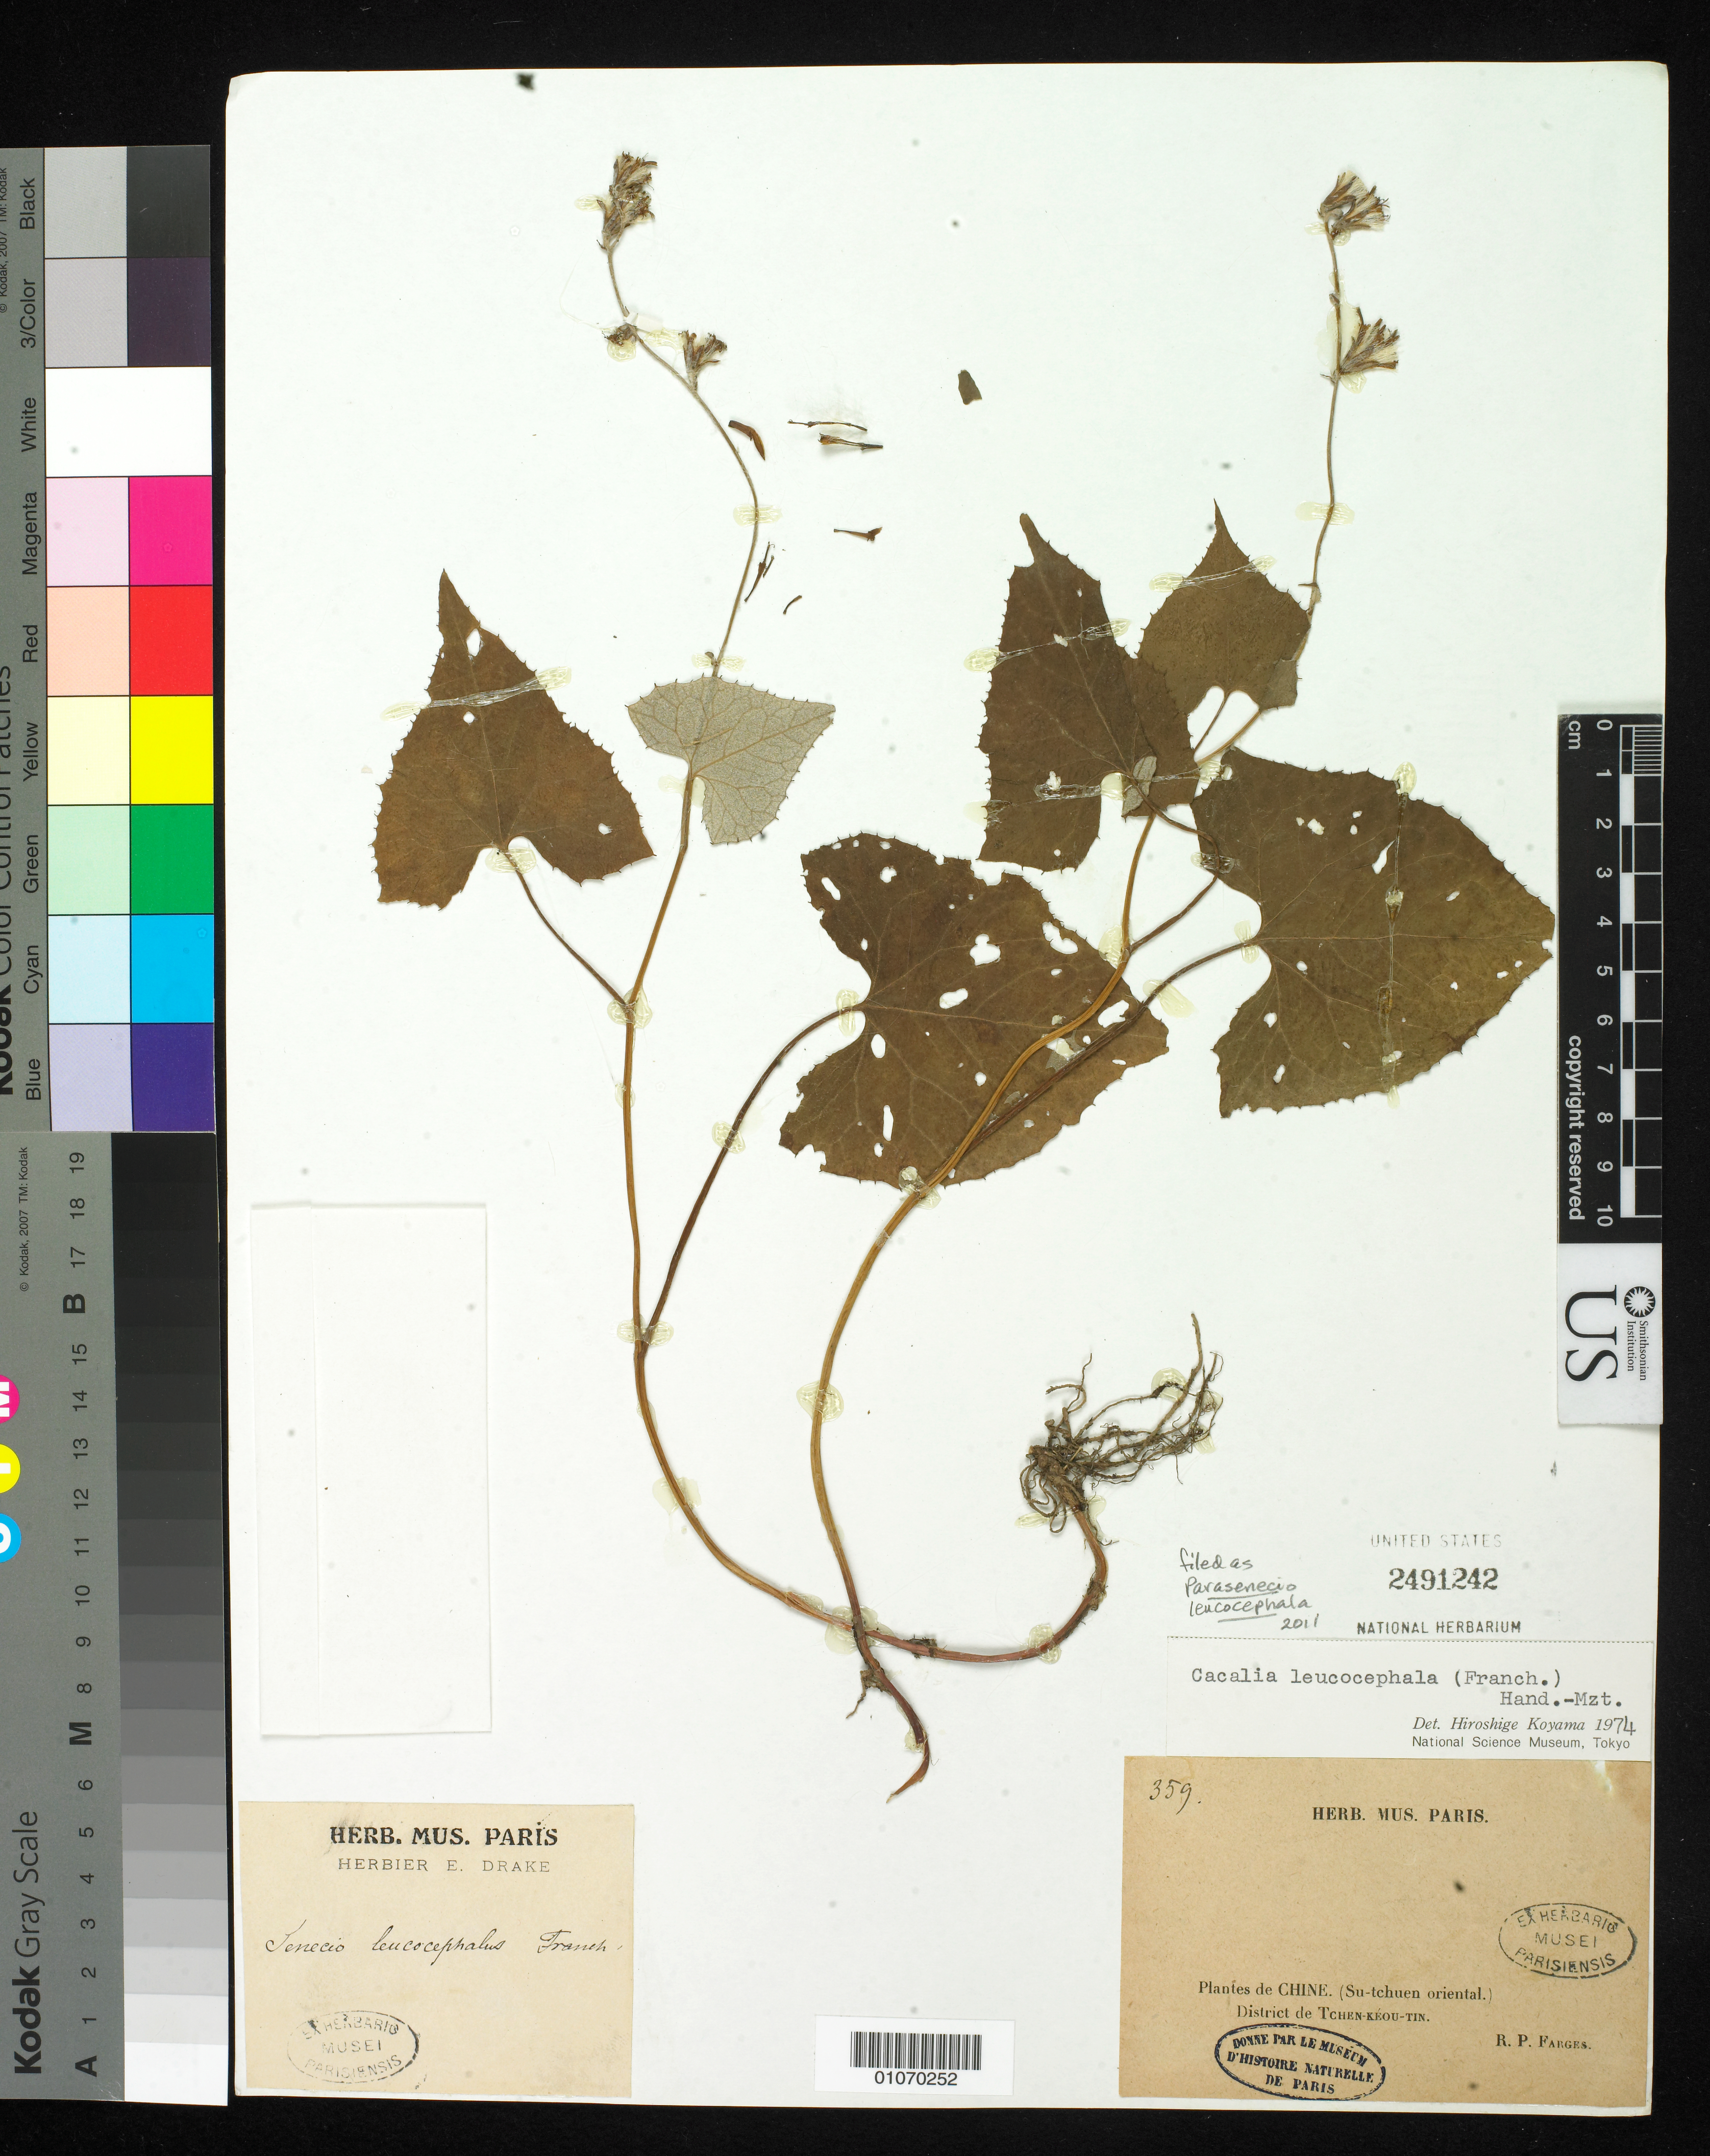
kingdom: Plantae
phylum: Tracheophyta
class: Magnoliopsida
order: Asterales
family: Asteraceae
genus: Parasenecio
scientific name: Parasenecio leucocephalus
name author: (Franch.) Y.L. Chen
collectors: P. G. Farges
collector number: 359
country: China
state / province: Sichuan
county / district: Tchen-Keou-tin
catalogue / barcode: US 2491242